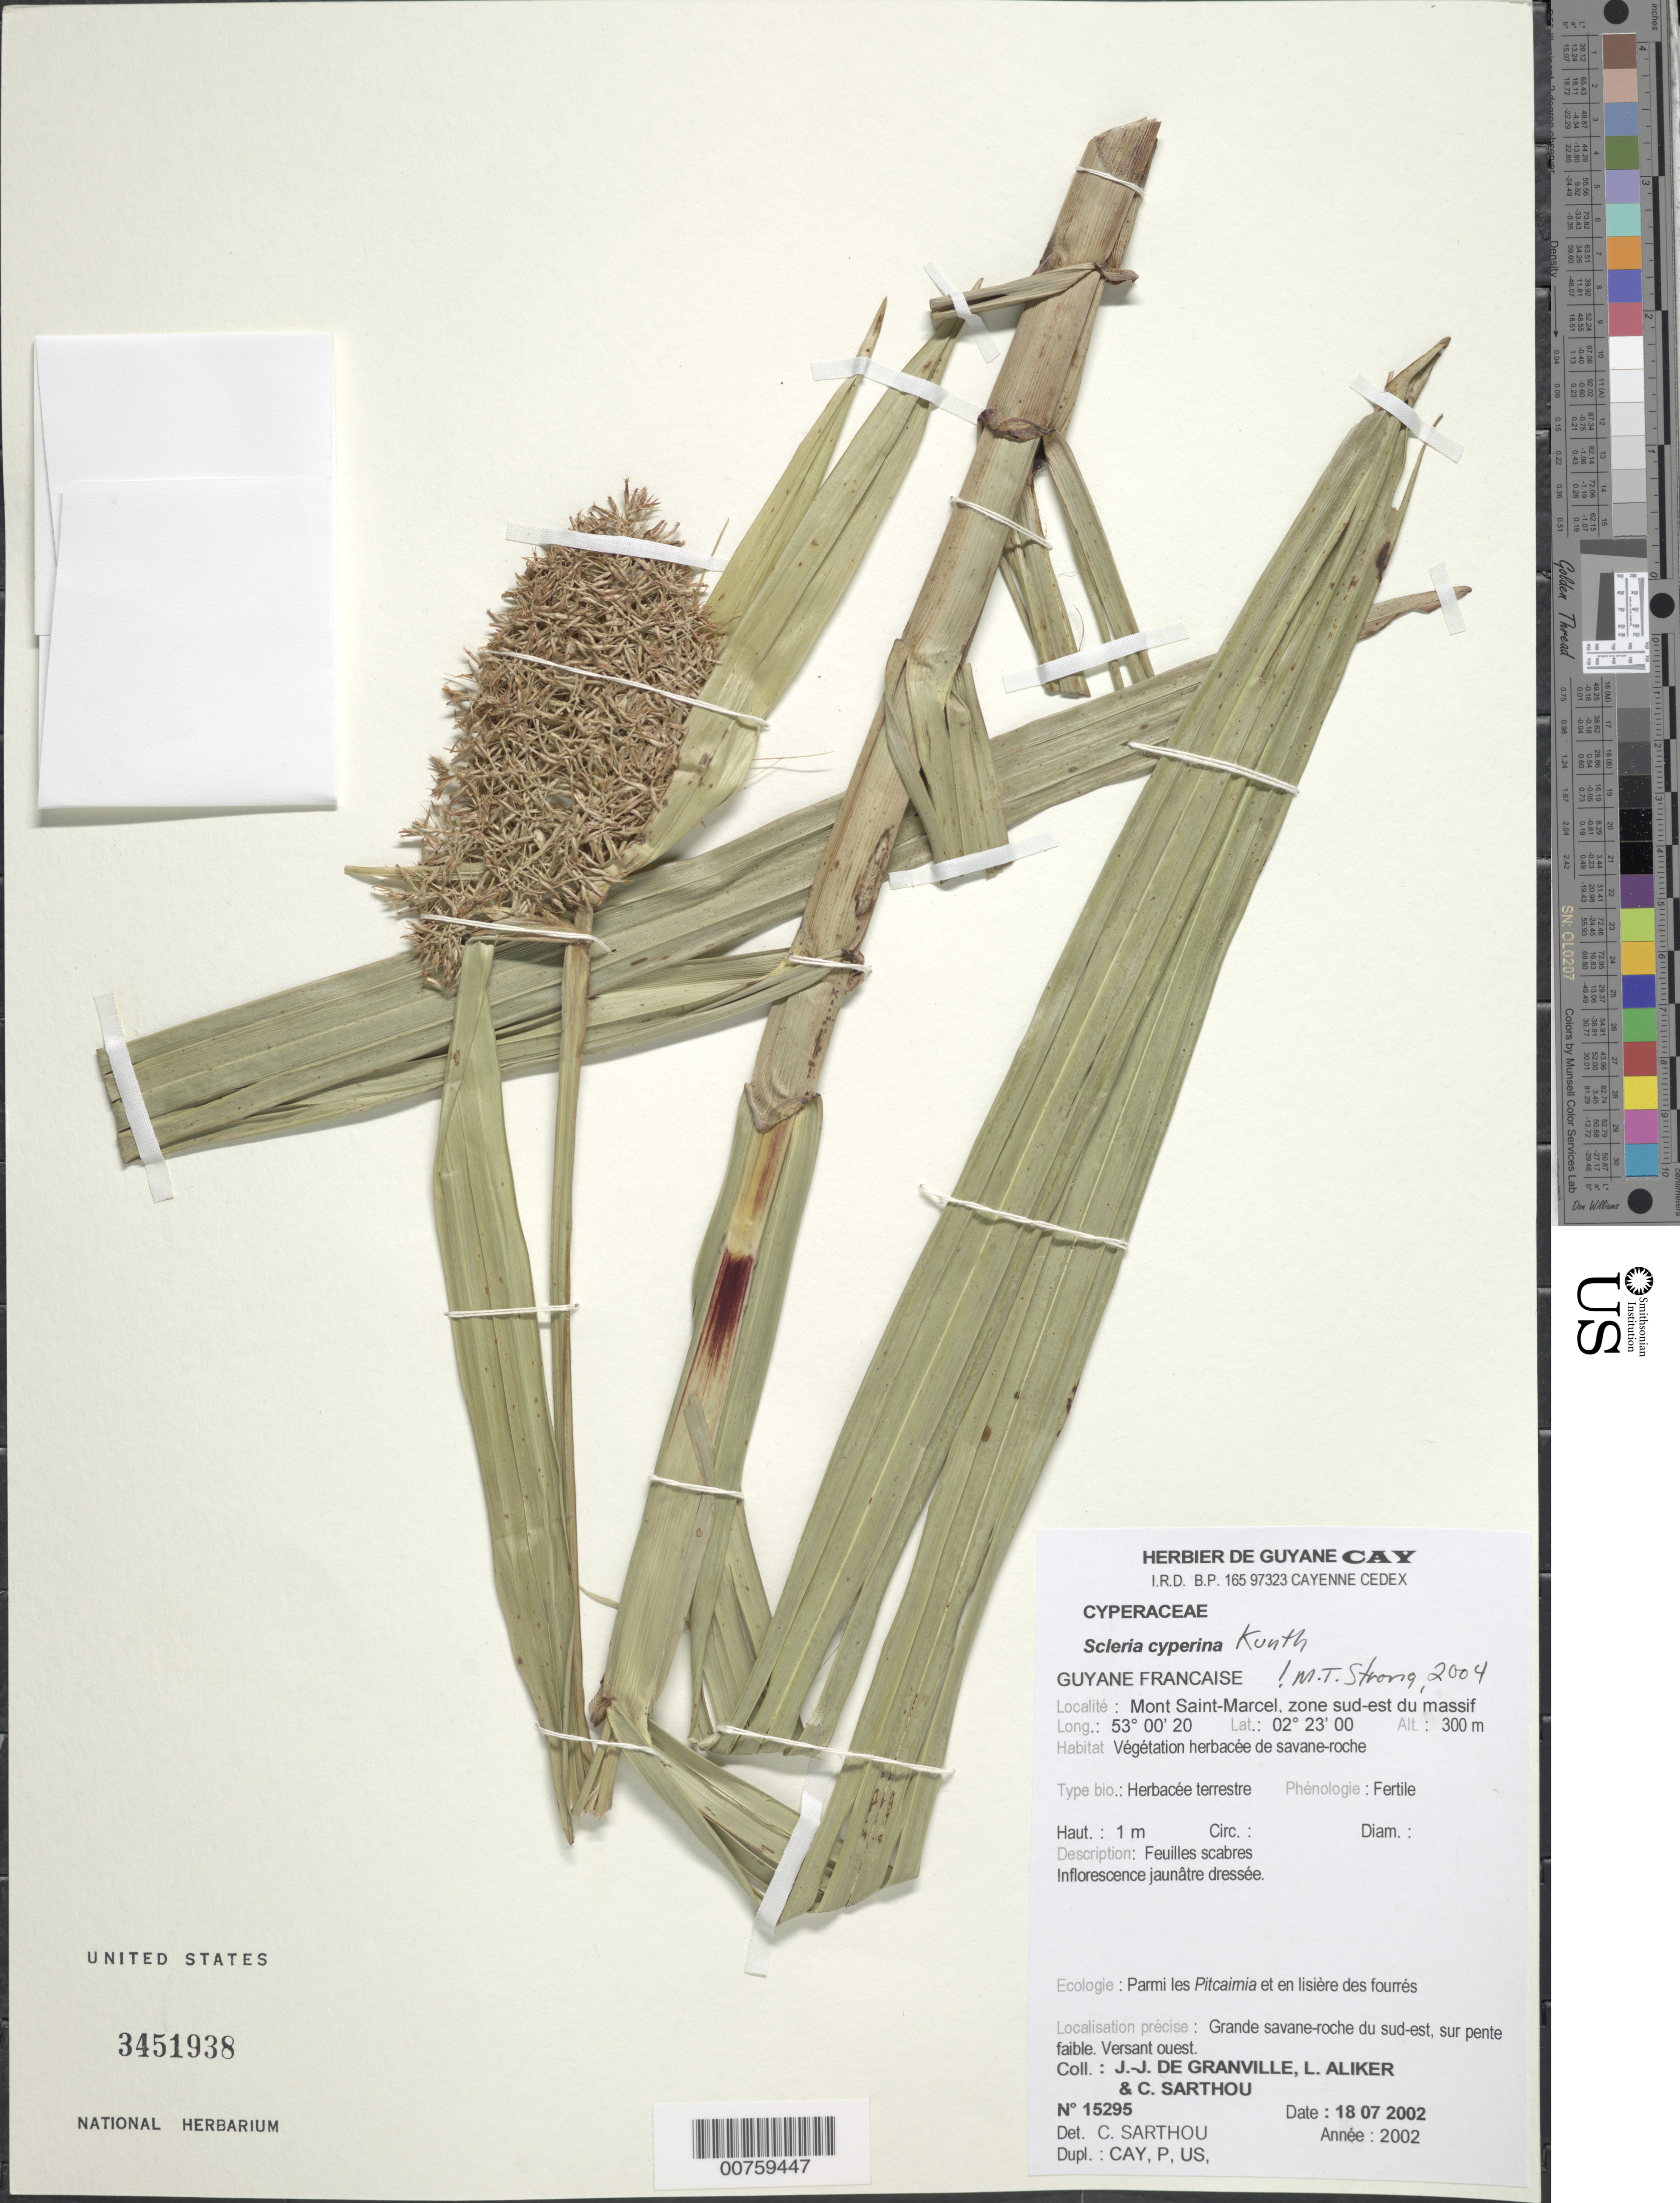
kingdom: Plantae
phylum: Tracheophyta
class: Liliopsida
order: Poales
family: Cyperaceae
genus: Scleria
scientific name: Scleria cyperina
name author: Willd. ex Kunth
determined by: Strong, M. T., (US), Smithsonian Institution - National Museum of Natural History (UNITED STATES)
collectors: J.-J. de Granville, L. Aliker & C. Sarthou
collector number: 15295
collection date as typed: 18-Jul-02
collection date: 2002-07-18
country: French Guiana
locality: Mont Saint-Marcel, zone Sud-Est du massif, Bassin de l'Yaloupi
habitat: Vegetation herbacée de savane-roche; sur pente faible; parmi les Pitcaimia et enlisere des fourrés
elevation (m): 300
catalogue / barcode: US 3451938